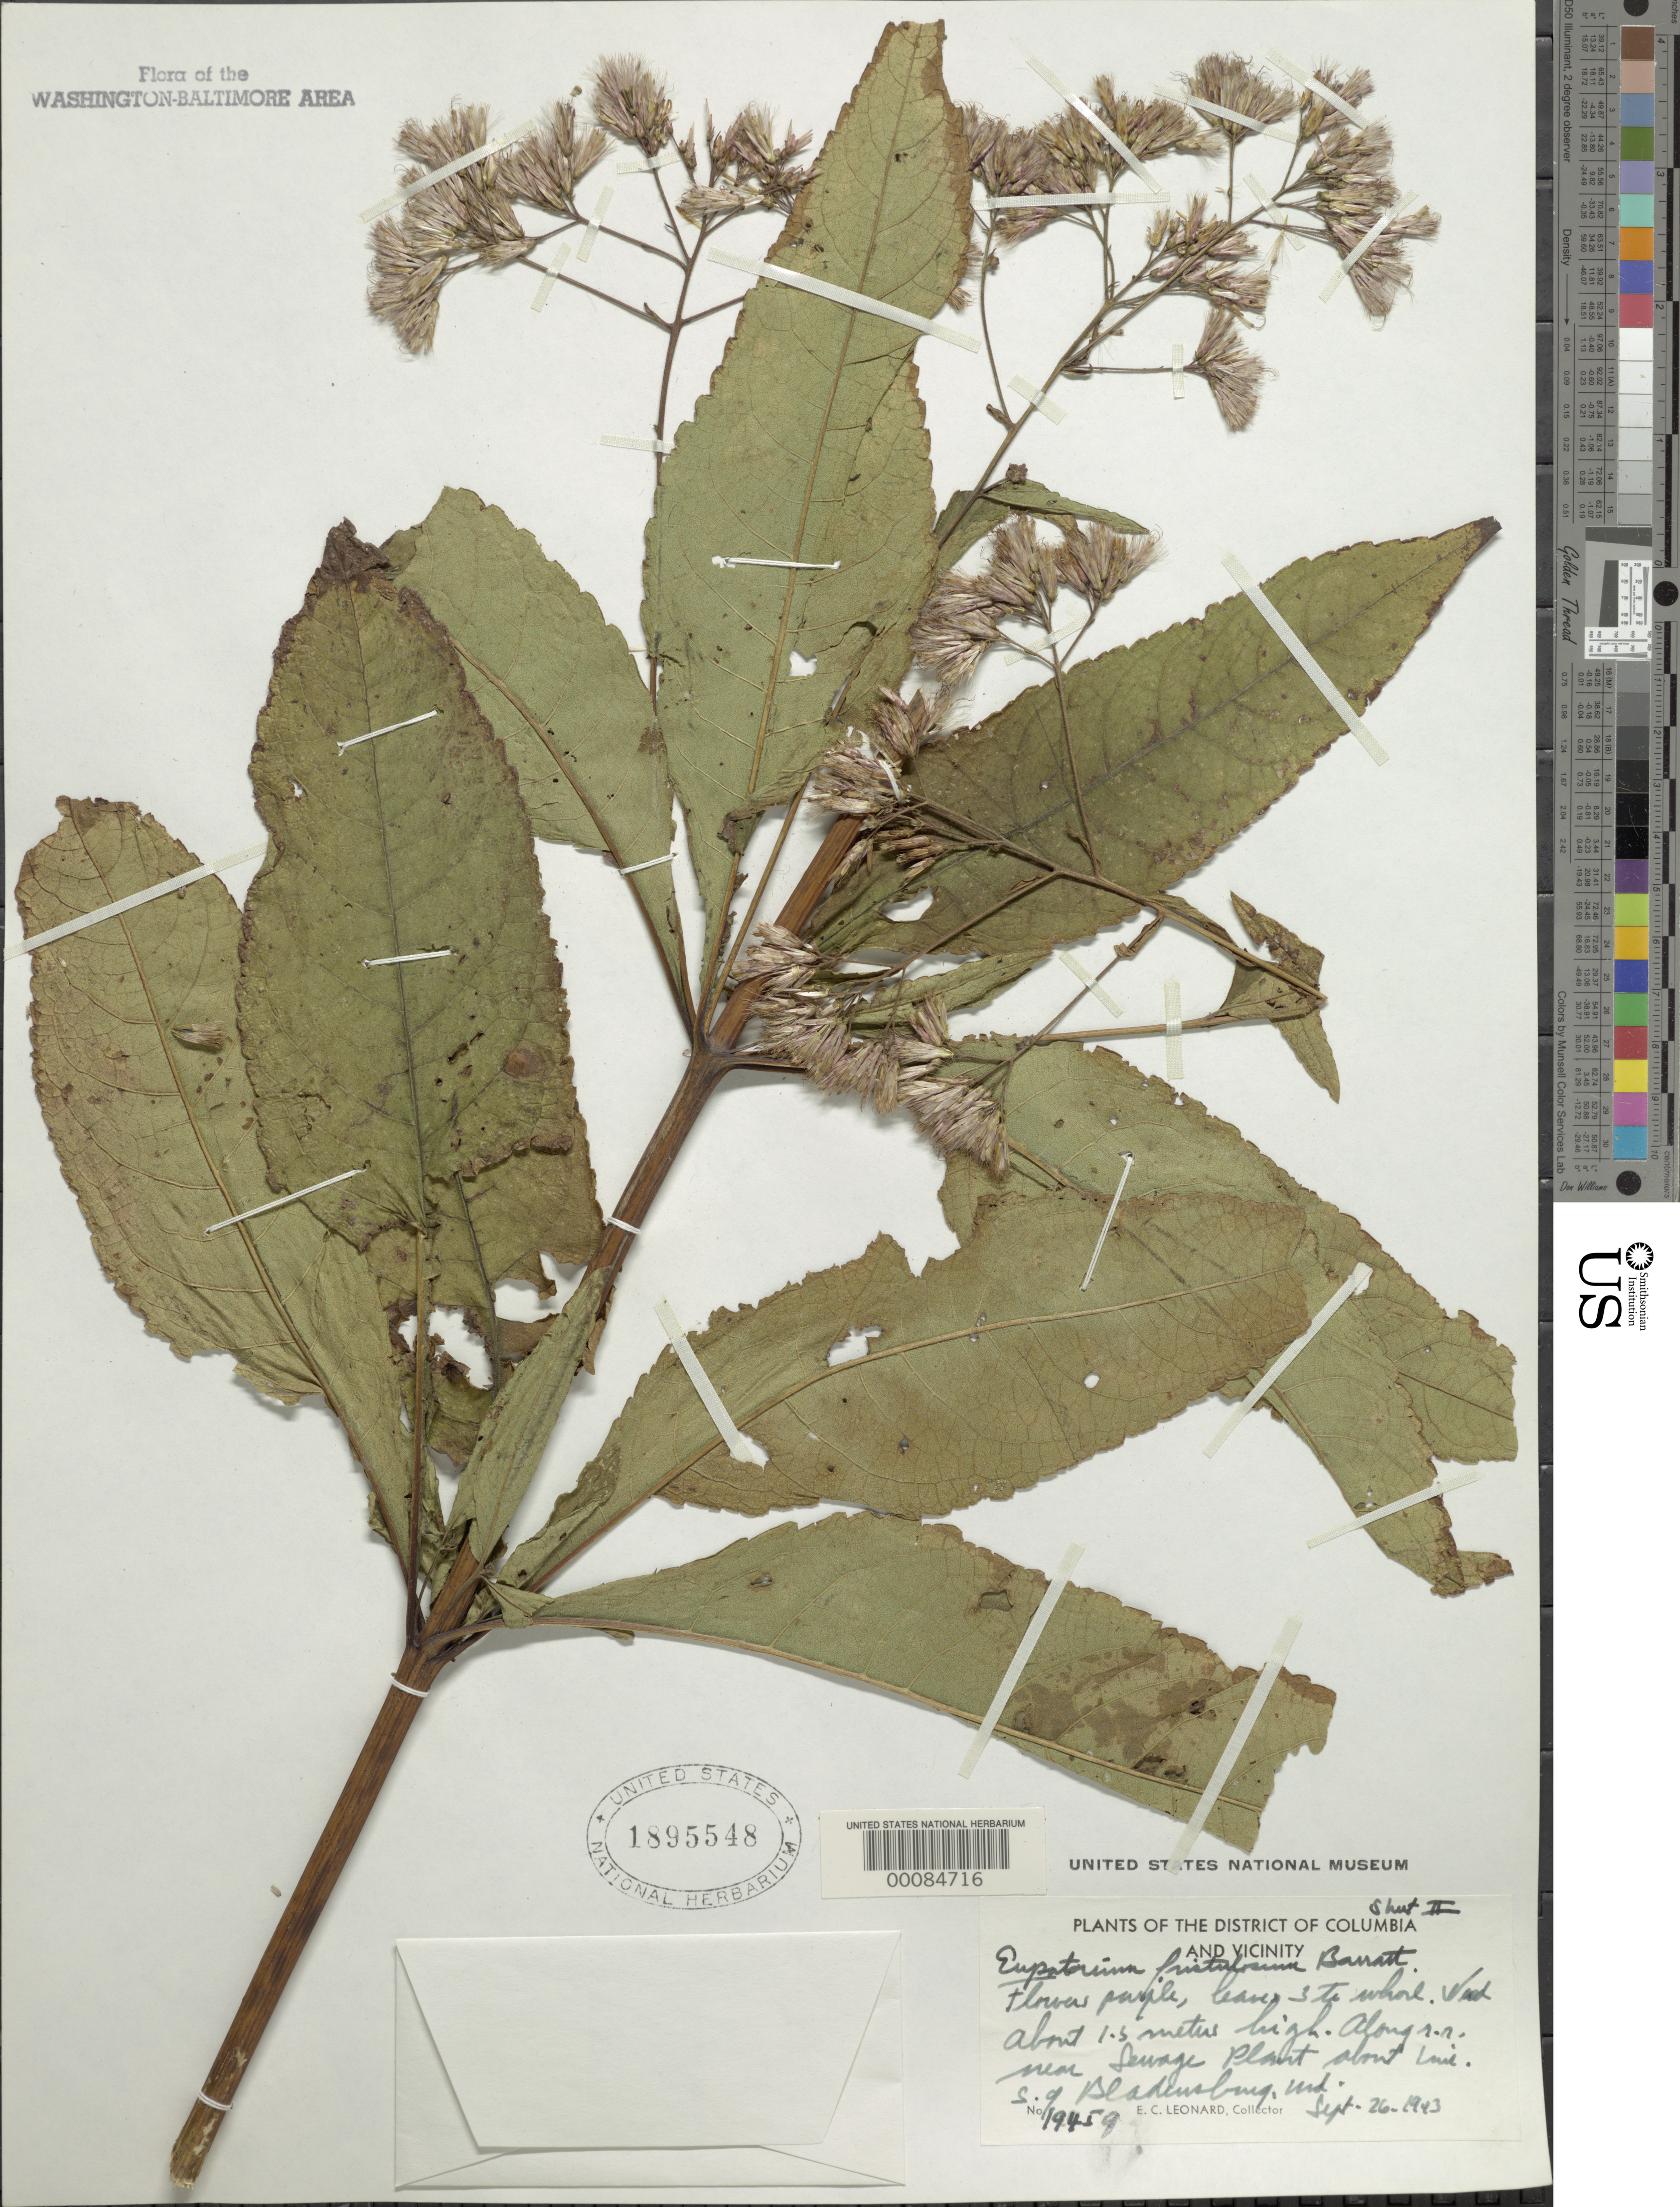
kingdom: Plantae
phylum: Tracheophyta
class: Magnoliopsida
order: Asterales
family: Asteraceae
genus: Eupatorium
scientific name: Eupatorium fistulosum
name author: Barratt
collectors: E. C. Leonard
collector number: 19459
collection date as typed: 26 Sep 1943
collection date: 1943-09-26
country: United States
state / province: Maryland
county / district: Prince George's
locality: South of Bladensburg along Railroad near Sewage Plant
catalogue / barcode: US 1895548